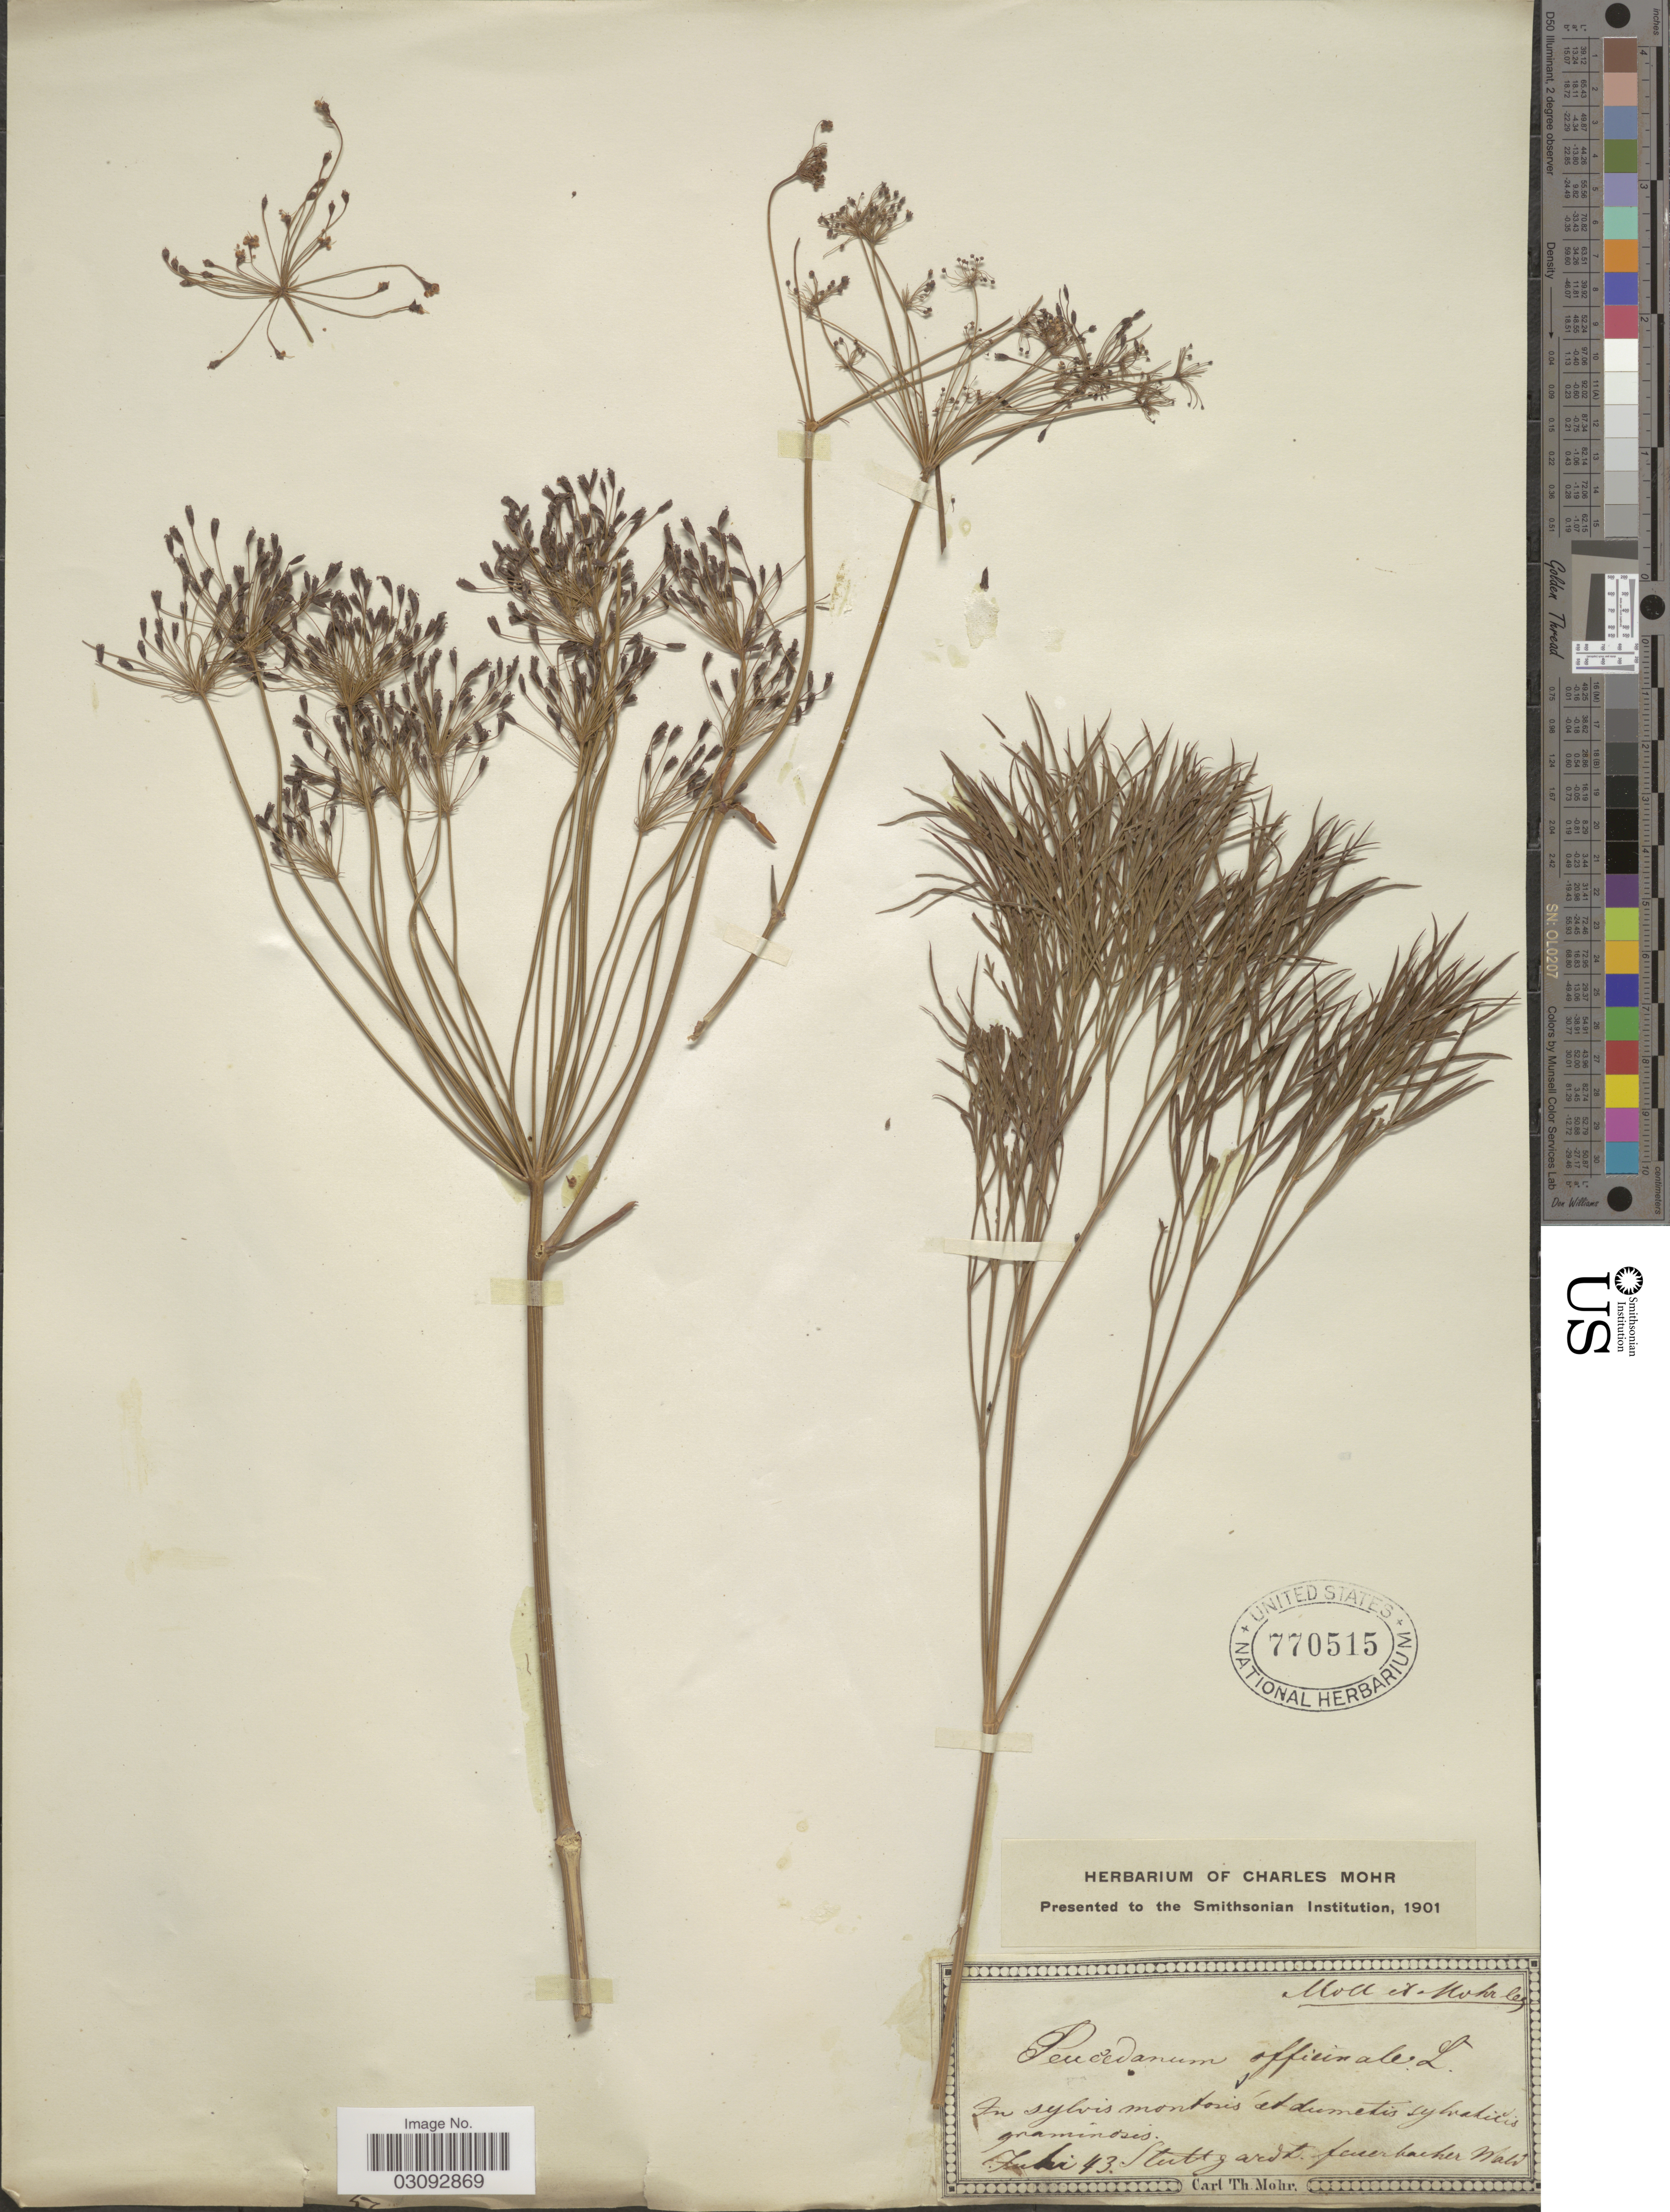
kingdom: Plantae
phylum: Tracheophyta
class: Magnoliopsida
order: Apiales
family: Apiaceae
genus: Peucedanum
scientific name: Peucedanum officinale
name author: L.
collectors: -. Moll & Mohr, --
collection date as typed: Transcribed d/m/y: /7/43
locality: In sylvis montis et dumetis sylvaticis graminosis.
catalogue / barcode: US 770515